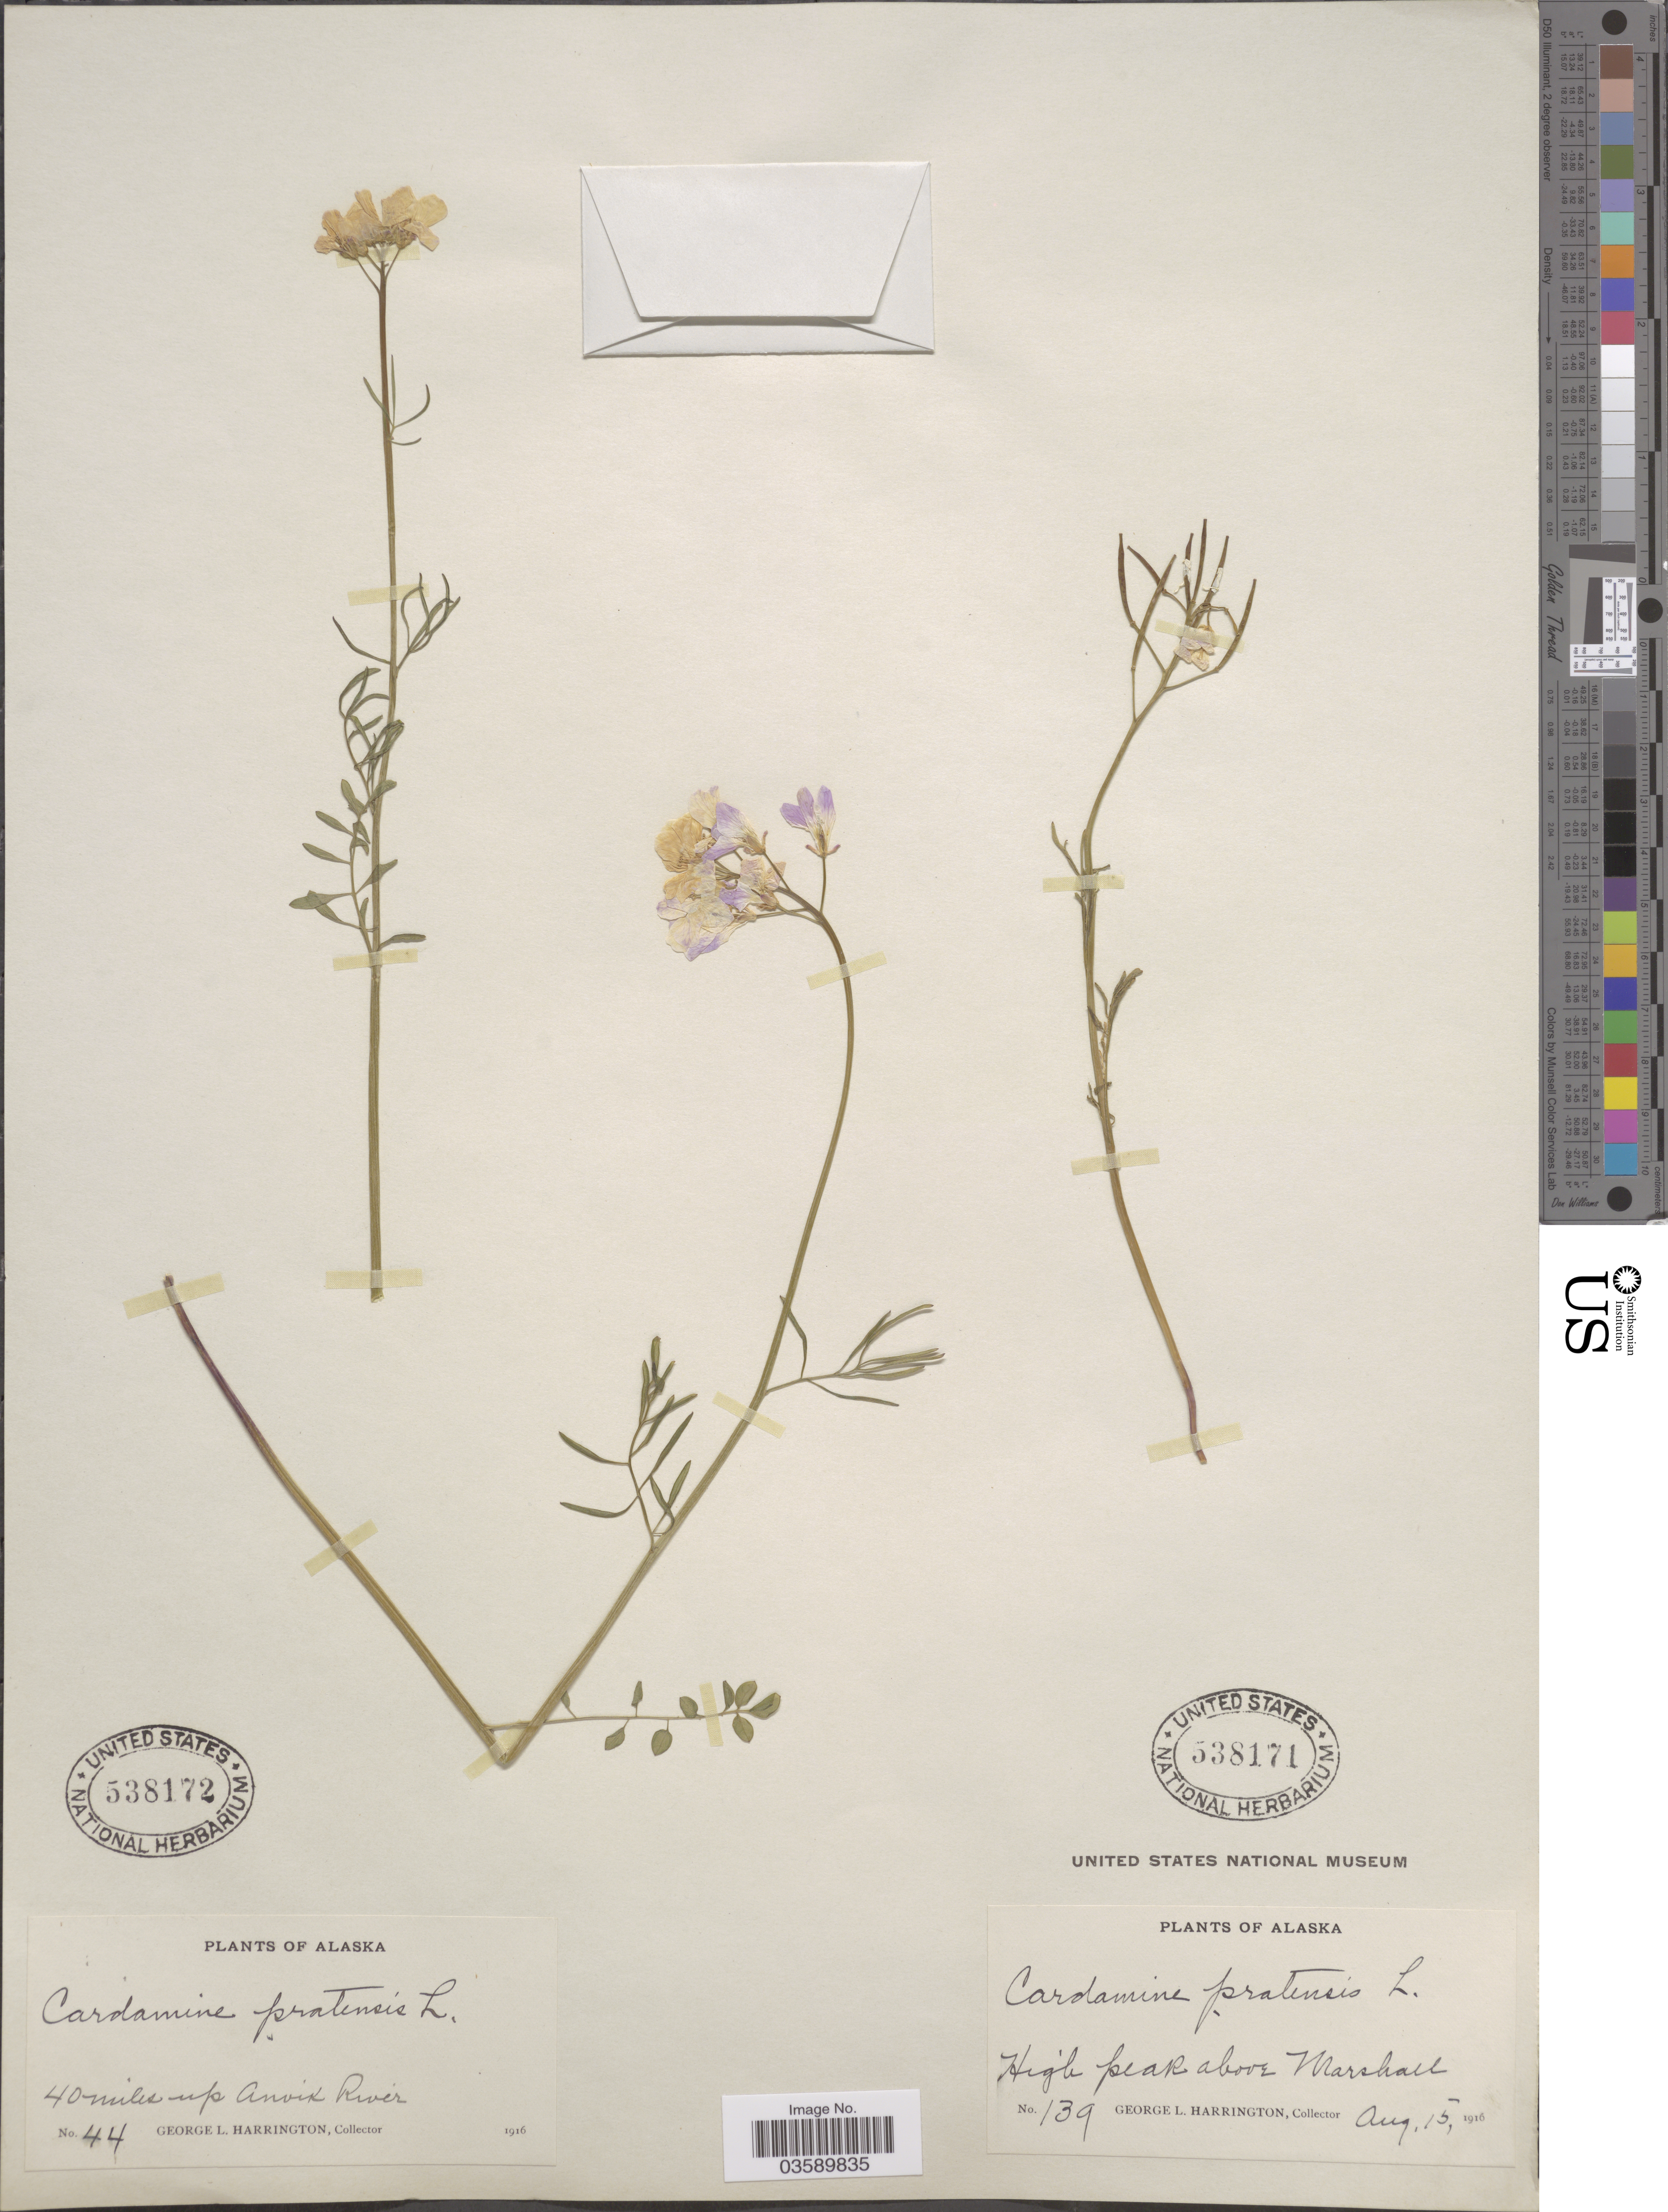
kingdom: Plantae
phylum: Tracheophyta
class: Magnoliopsida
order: Brassicales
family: Brassicaceae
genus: Cardamine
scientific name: Cardamine pratensis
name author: L.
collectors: G. Harrington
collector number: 44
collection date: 1916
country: United States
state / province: Alaska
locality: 40 miles up Anvik River.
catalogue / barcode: US 538172